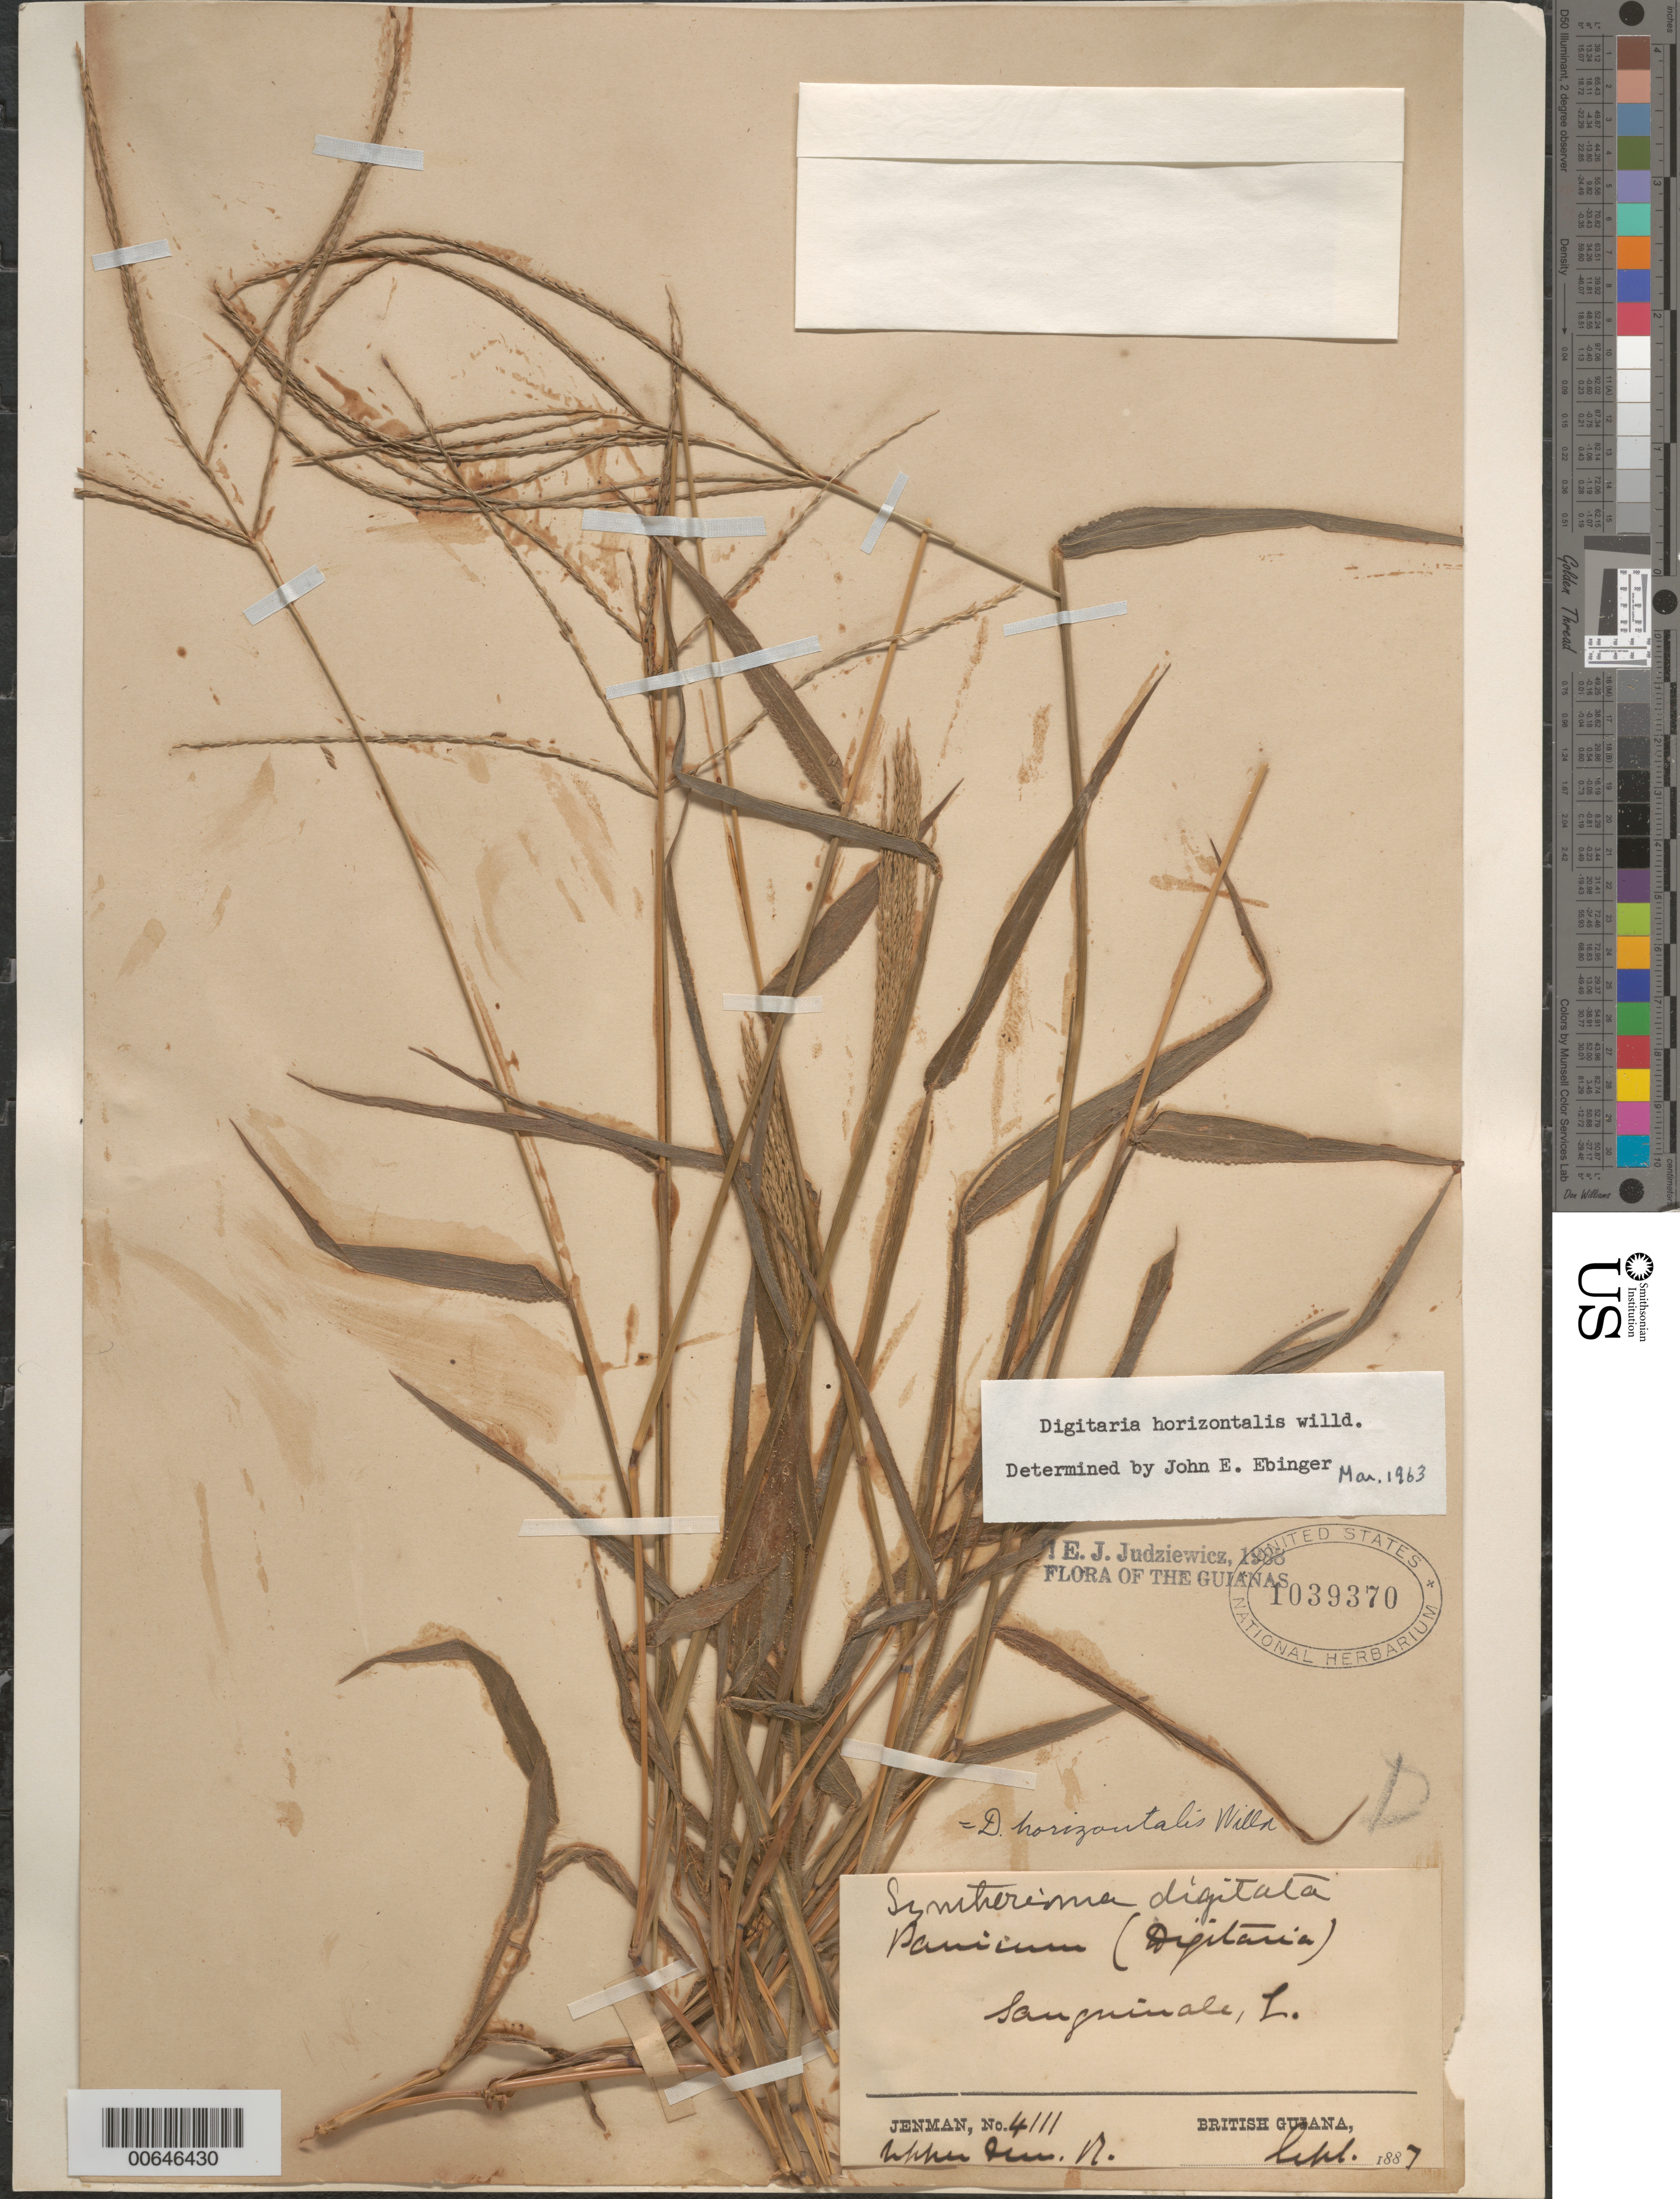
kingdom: Plantae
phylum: Tracheophyta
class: Liliopsida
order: Poales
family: Poaceae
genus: Digitaria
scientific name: Digitaria horizontalis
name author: Willd.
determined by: Judziewicz, E. J.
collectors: G. S. Jenman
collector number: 4111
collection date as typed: September 1887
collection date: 1887-09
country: Guyana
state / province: U. Demerara-Berbice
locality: Upper Demerara River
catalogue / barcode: US 1039370